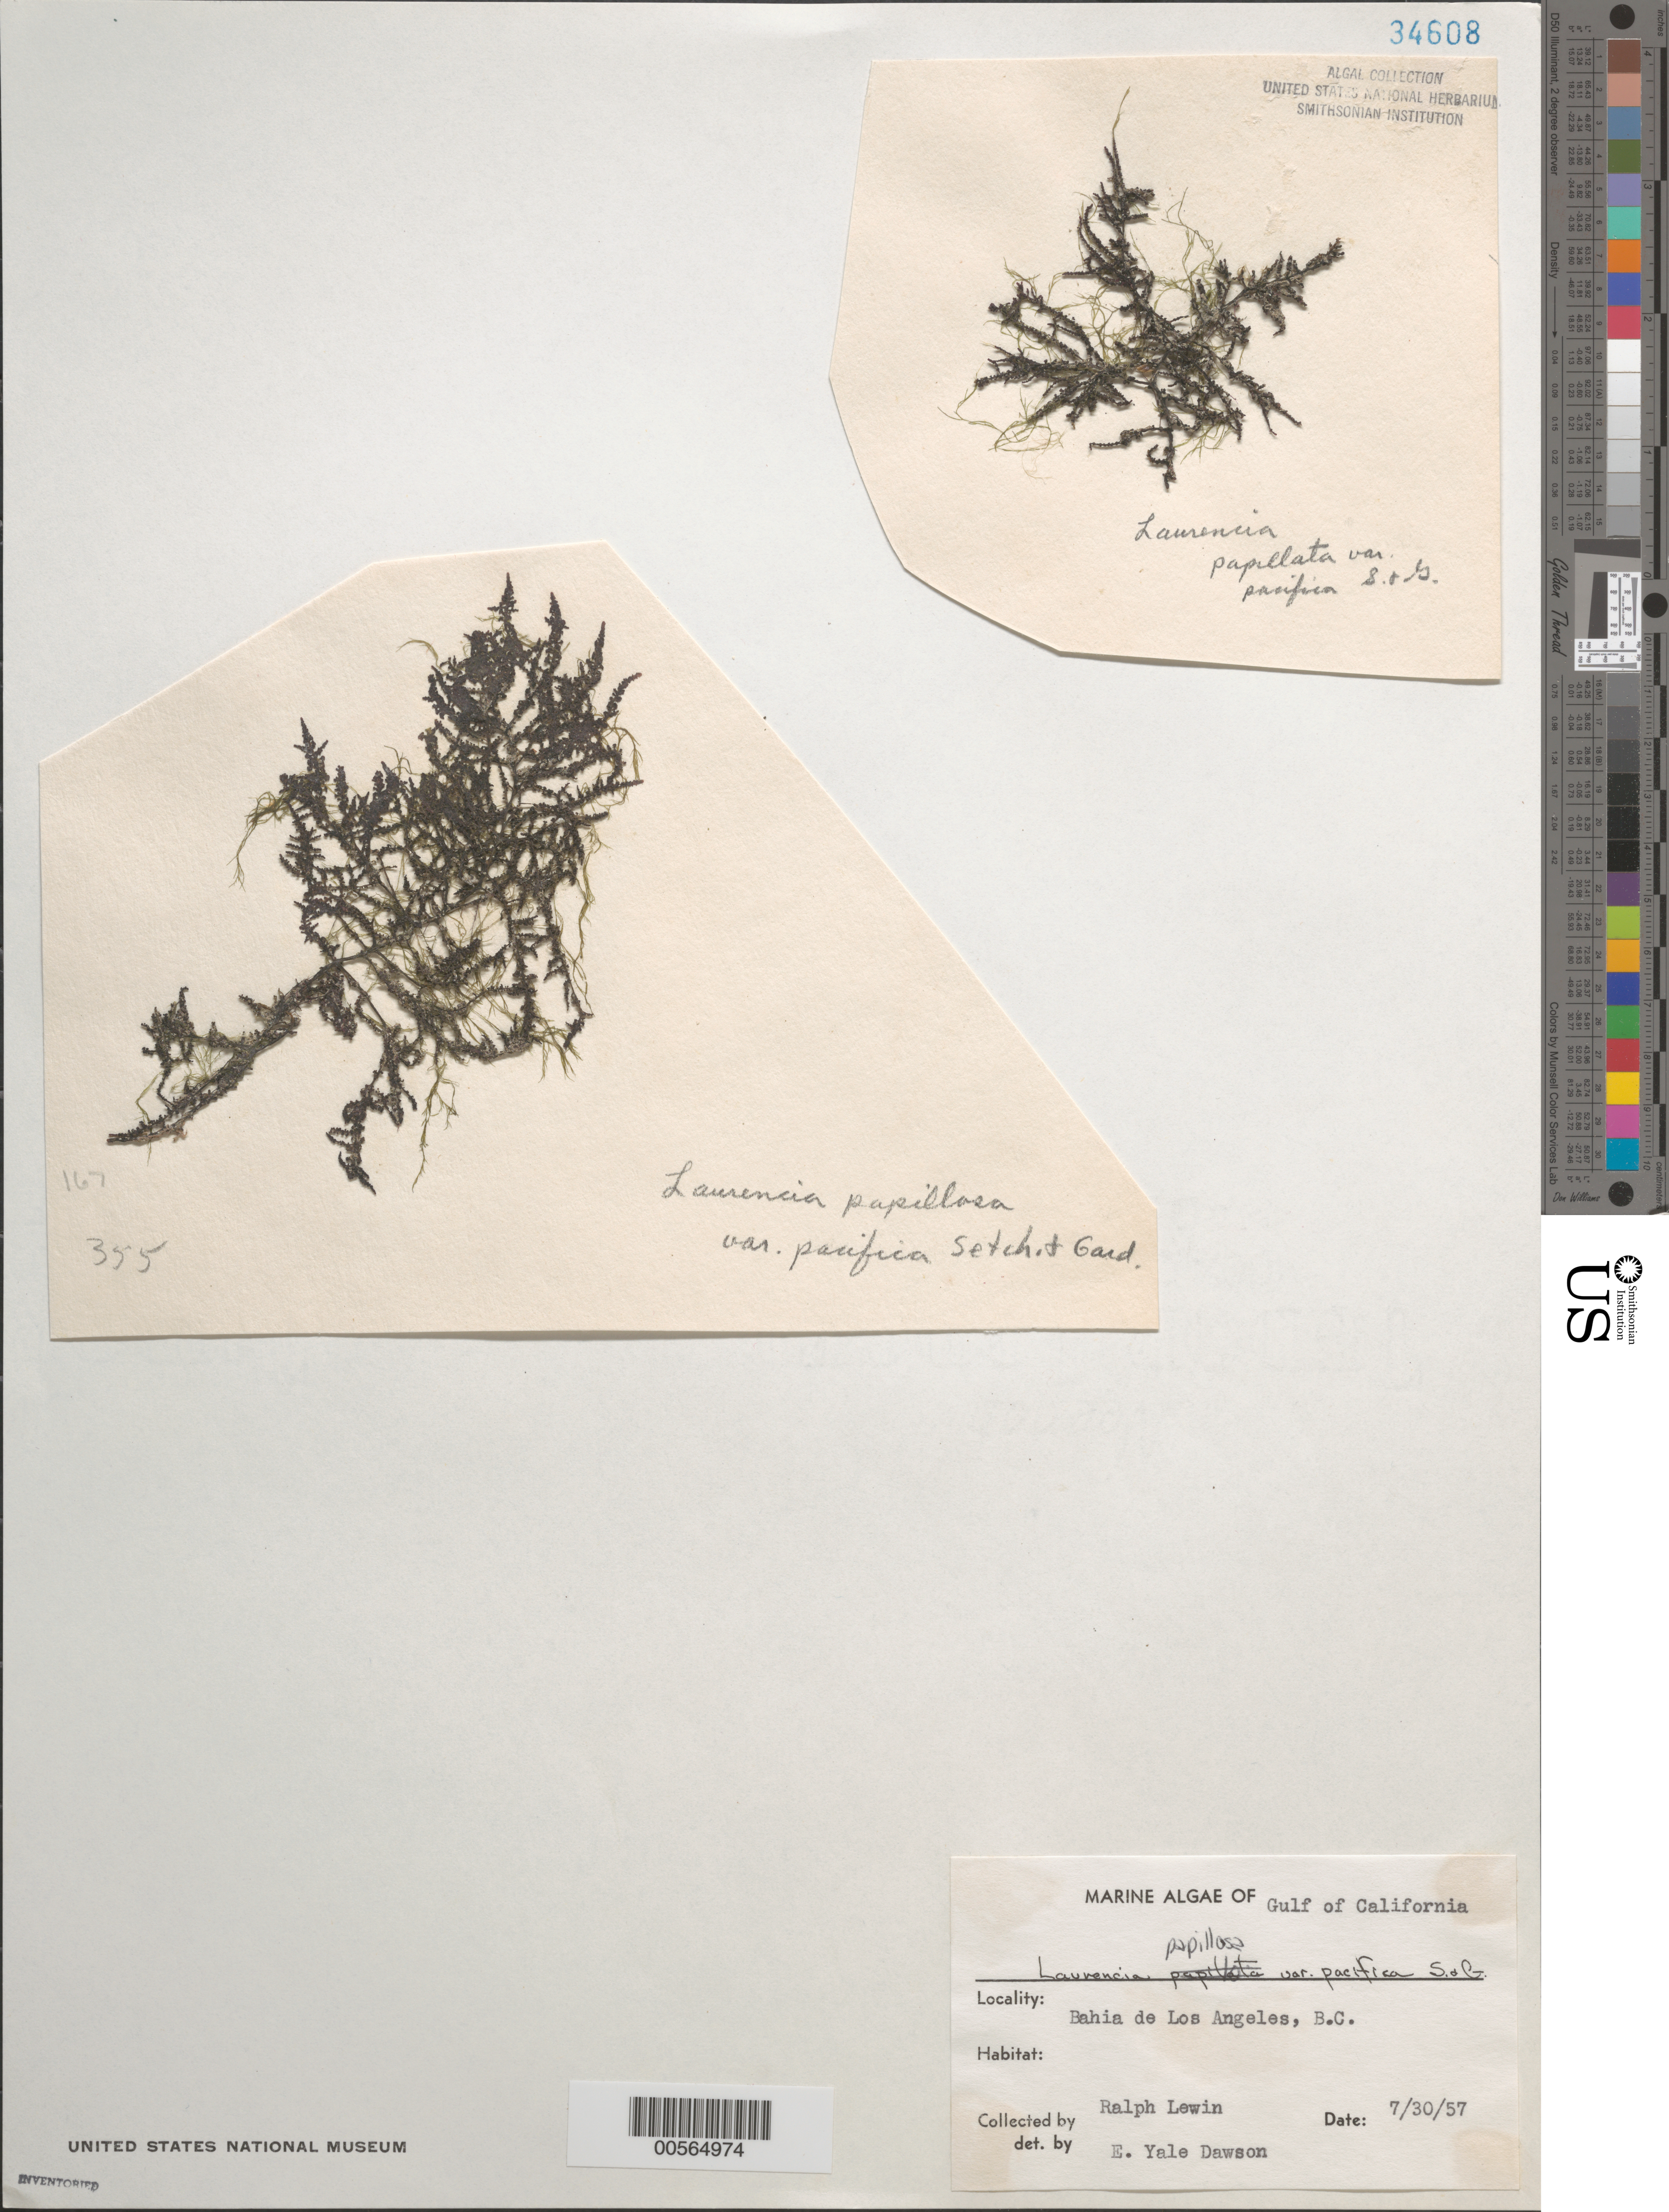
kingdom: Plantae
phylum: Rhodophyta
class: Florideophyceae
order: Ceramiales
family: Rhodomelaceae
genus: Palisada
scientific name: Palisada perforata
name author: (Bory) K.W. Nam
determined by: Algae name updating Project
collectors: R. Lewin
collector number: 355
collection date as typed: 30 Jul 1957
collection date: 1957-07-30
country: Mexico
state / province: Baja California Norte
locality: Bahia de los Angeles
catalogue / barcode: US 34608